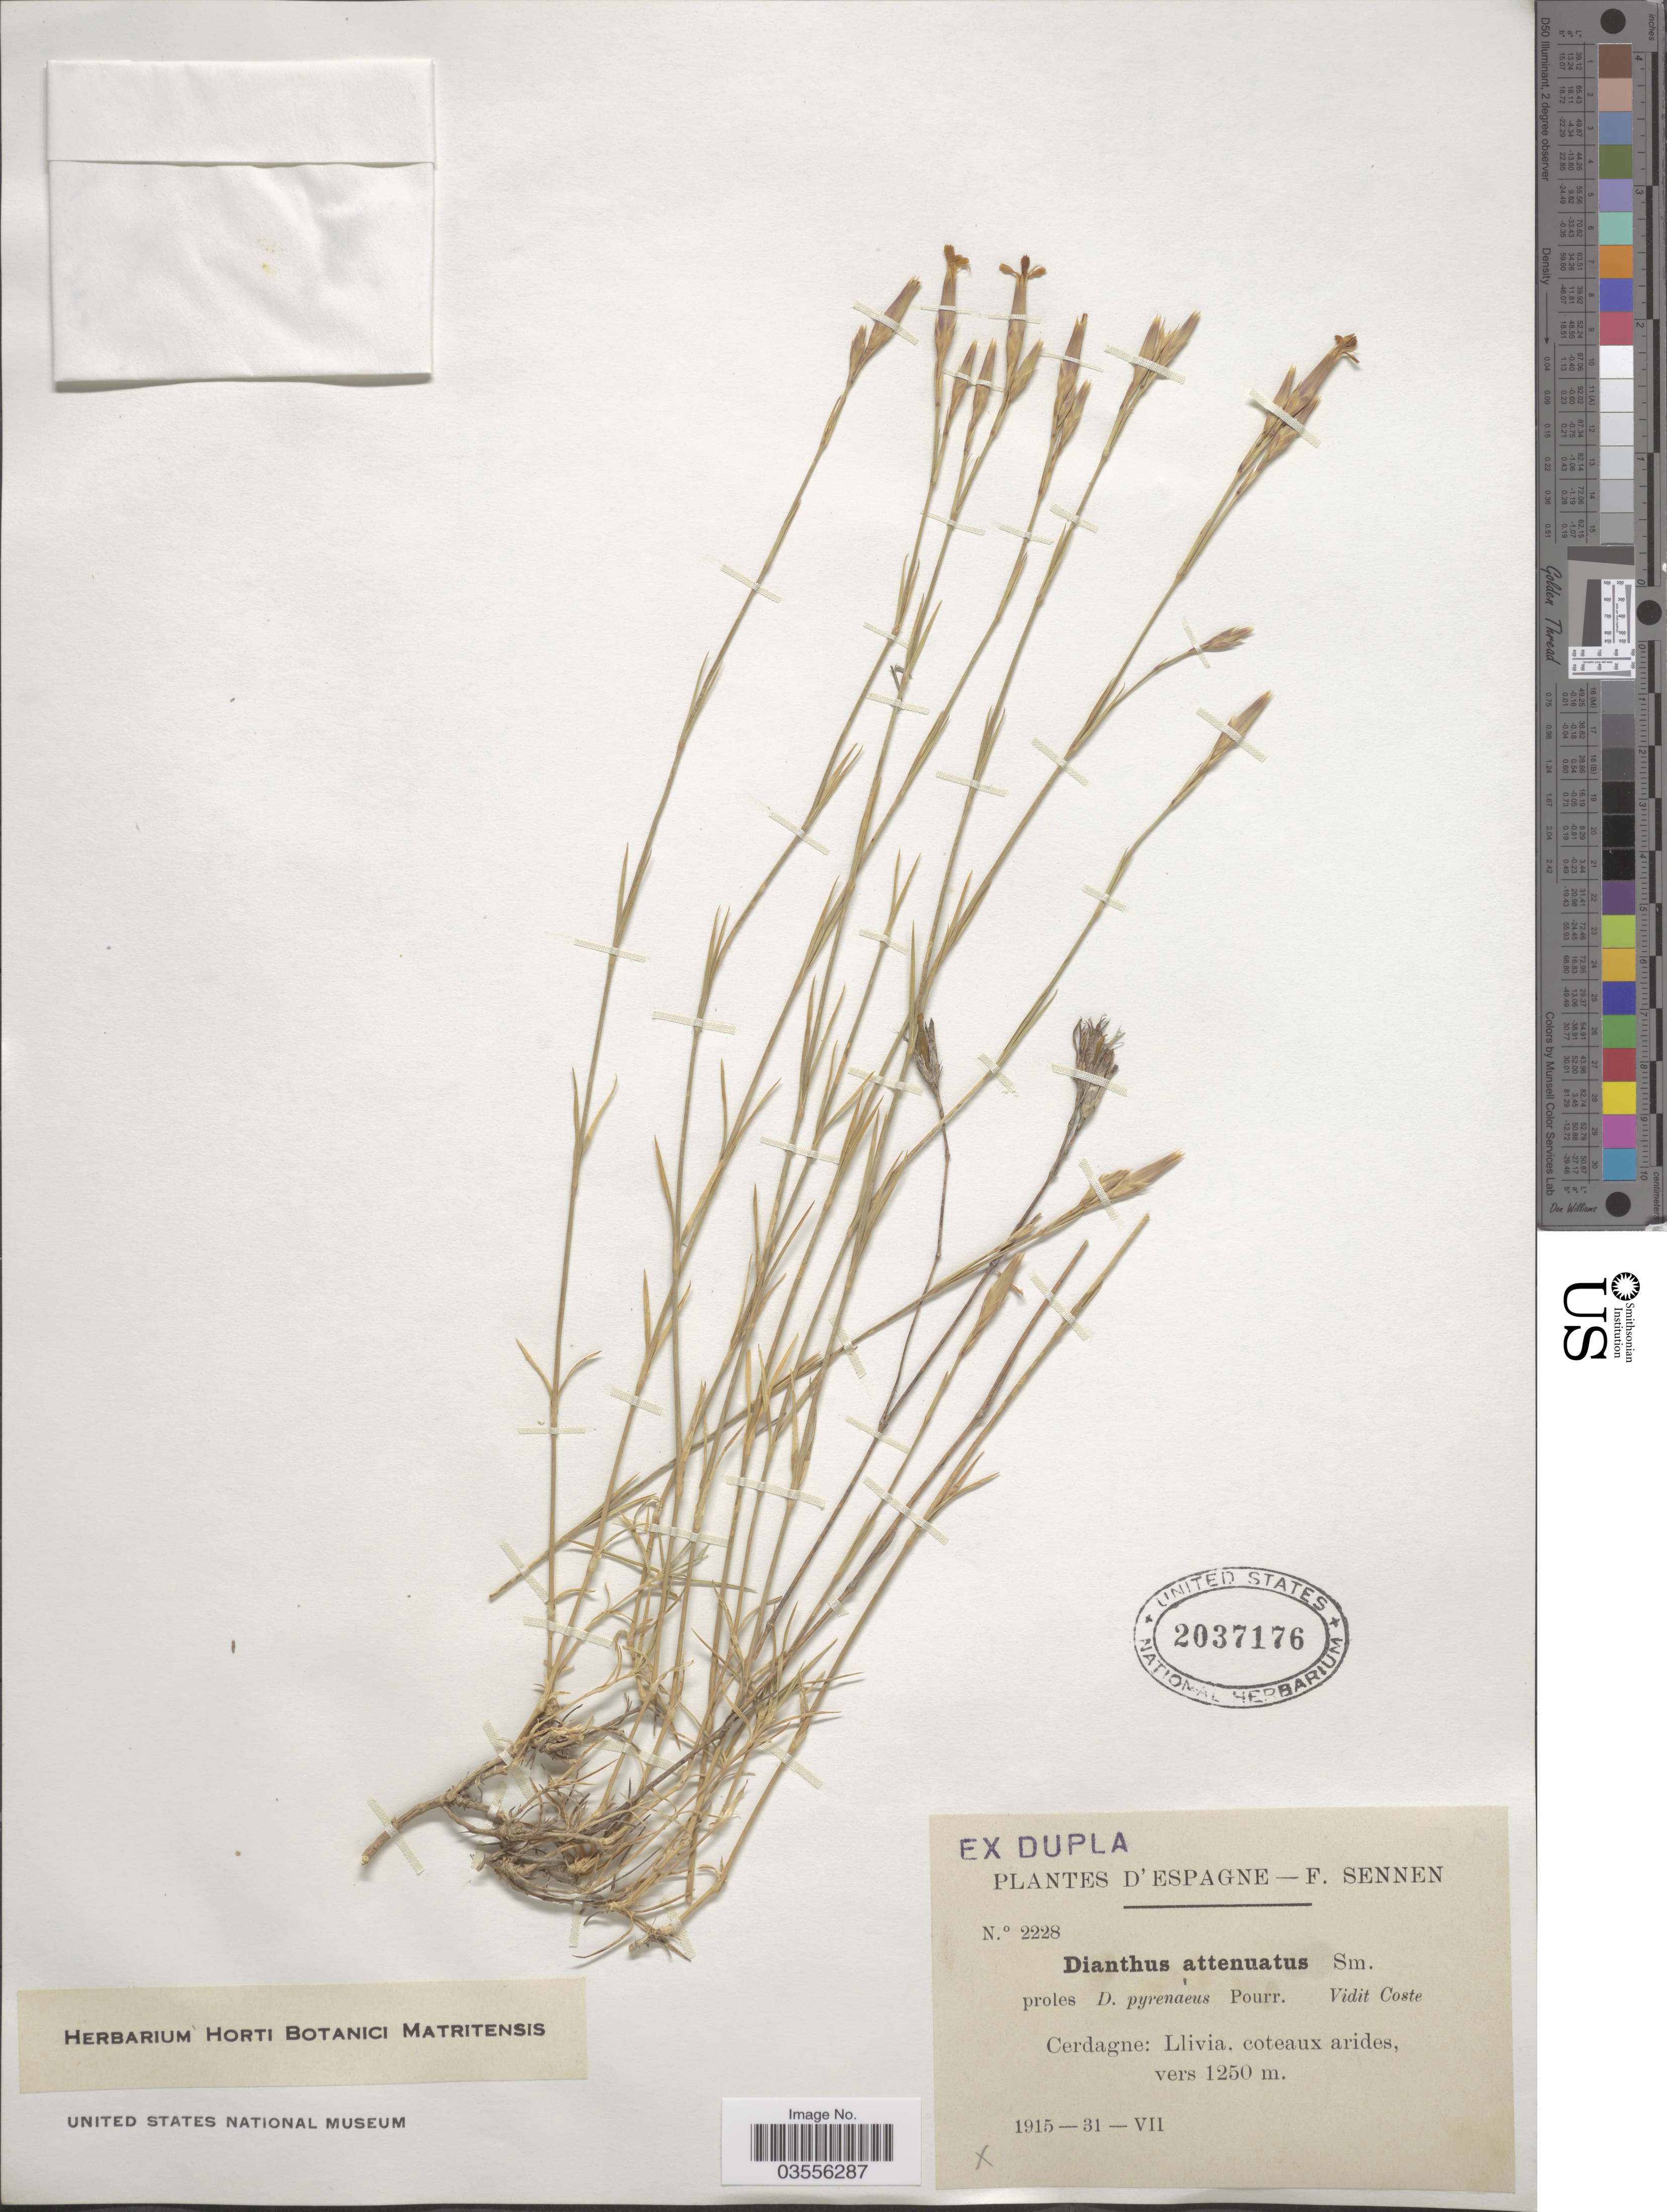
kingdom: Plantae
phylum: Tracheophyta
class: Magnoliopsida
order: Caryophyllales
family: Caryophyllaceae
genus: Dianthus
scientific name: Dianthus attenuatus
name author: Sm.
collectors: E. Sennen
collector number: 2228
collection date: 1915-07-31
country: Spain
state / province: Islas Baleares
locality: Cerdagne: Llivia.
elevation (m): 1250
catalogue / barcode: US 2037176